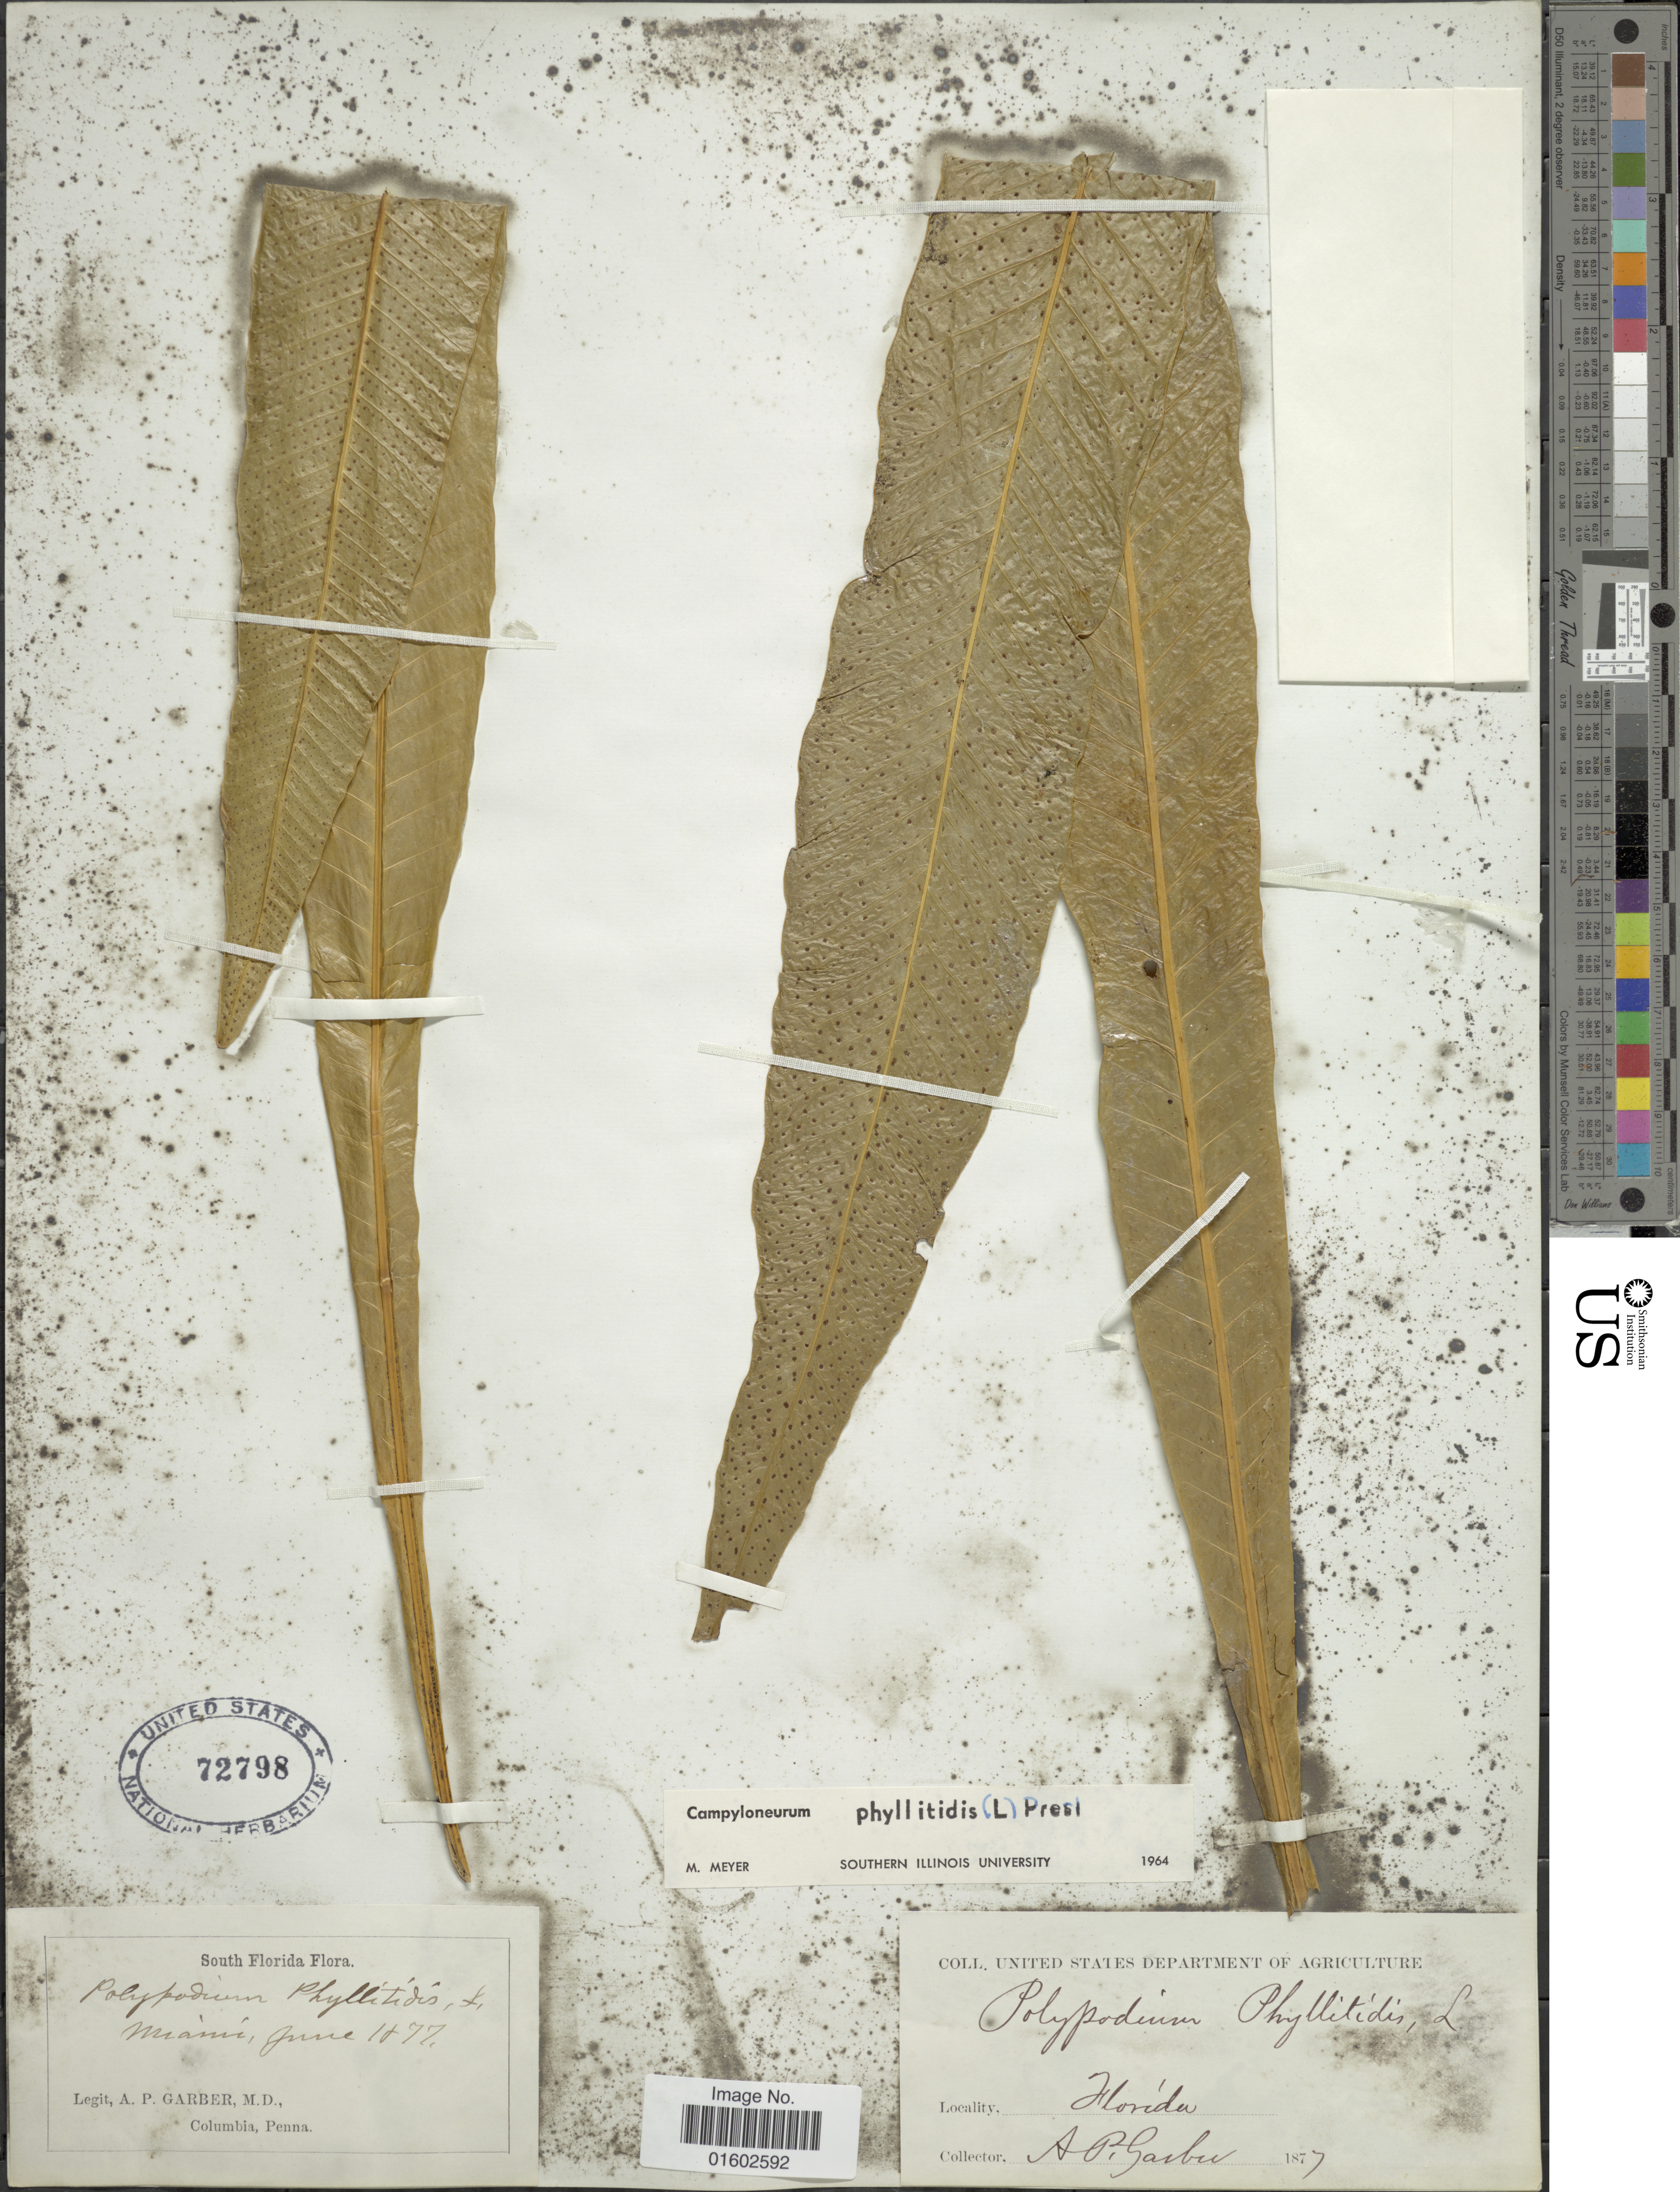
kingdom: Plantae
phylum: Tracheophyta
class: Polypodiopsida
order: Polypodiales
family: Polypodiaceae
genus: Campyloneurum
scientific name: Campyloneurum phyllitidis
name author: (L.) C. Presl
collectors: A. P. Garber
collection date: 1877-06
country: United States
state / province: Florida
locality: Miami, South Florida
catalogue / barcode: US 72798